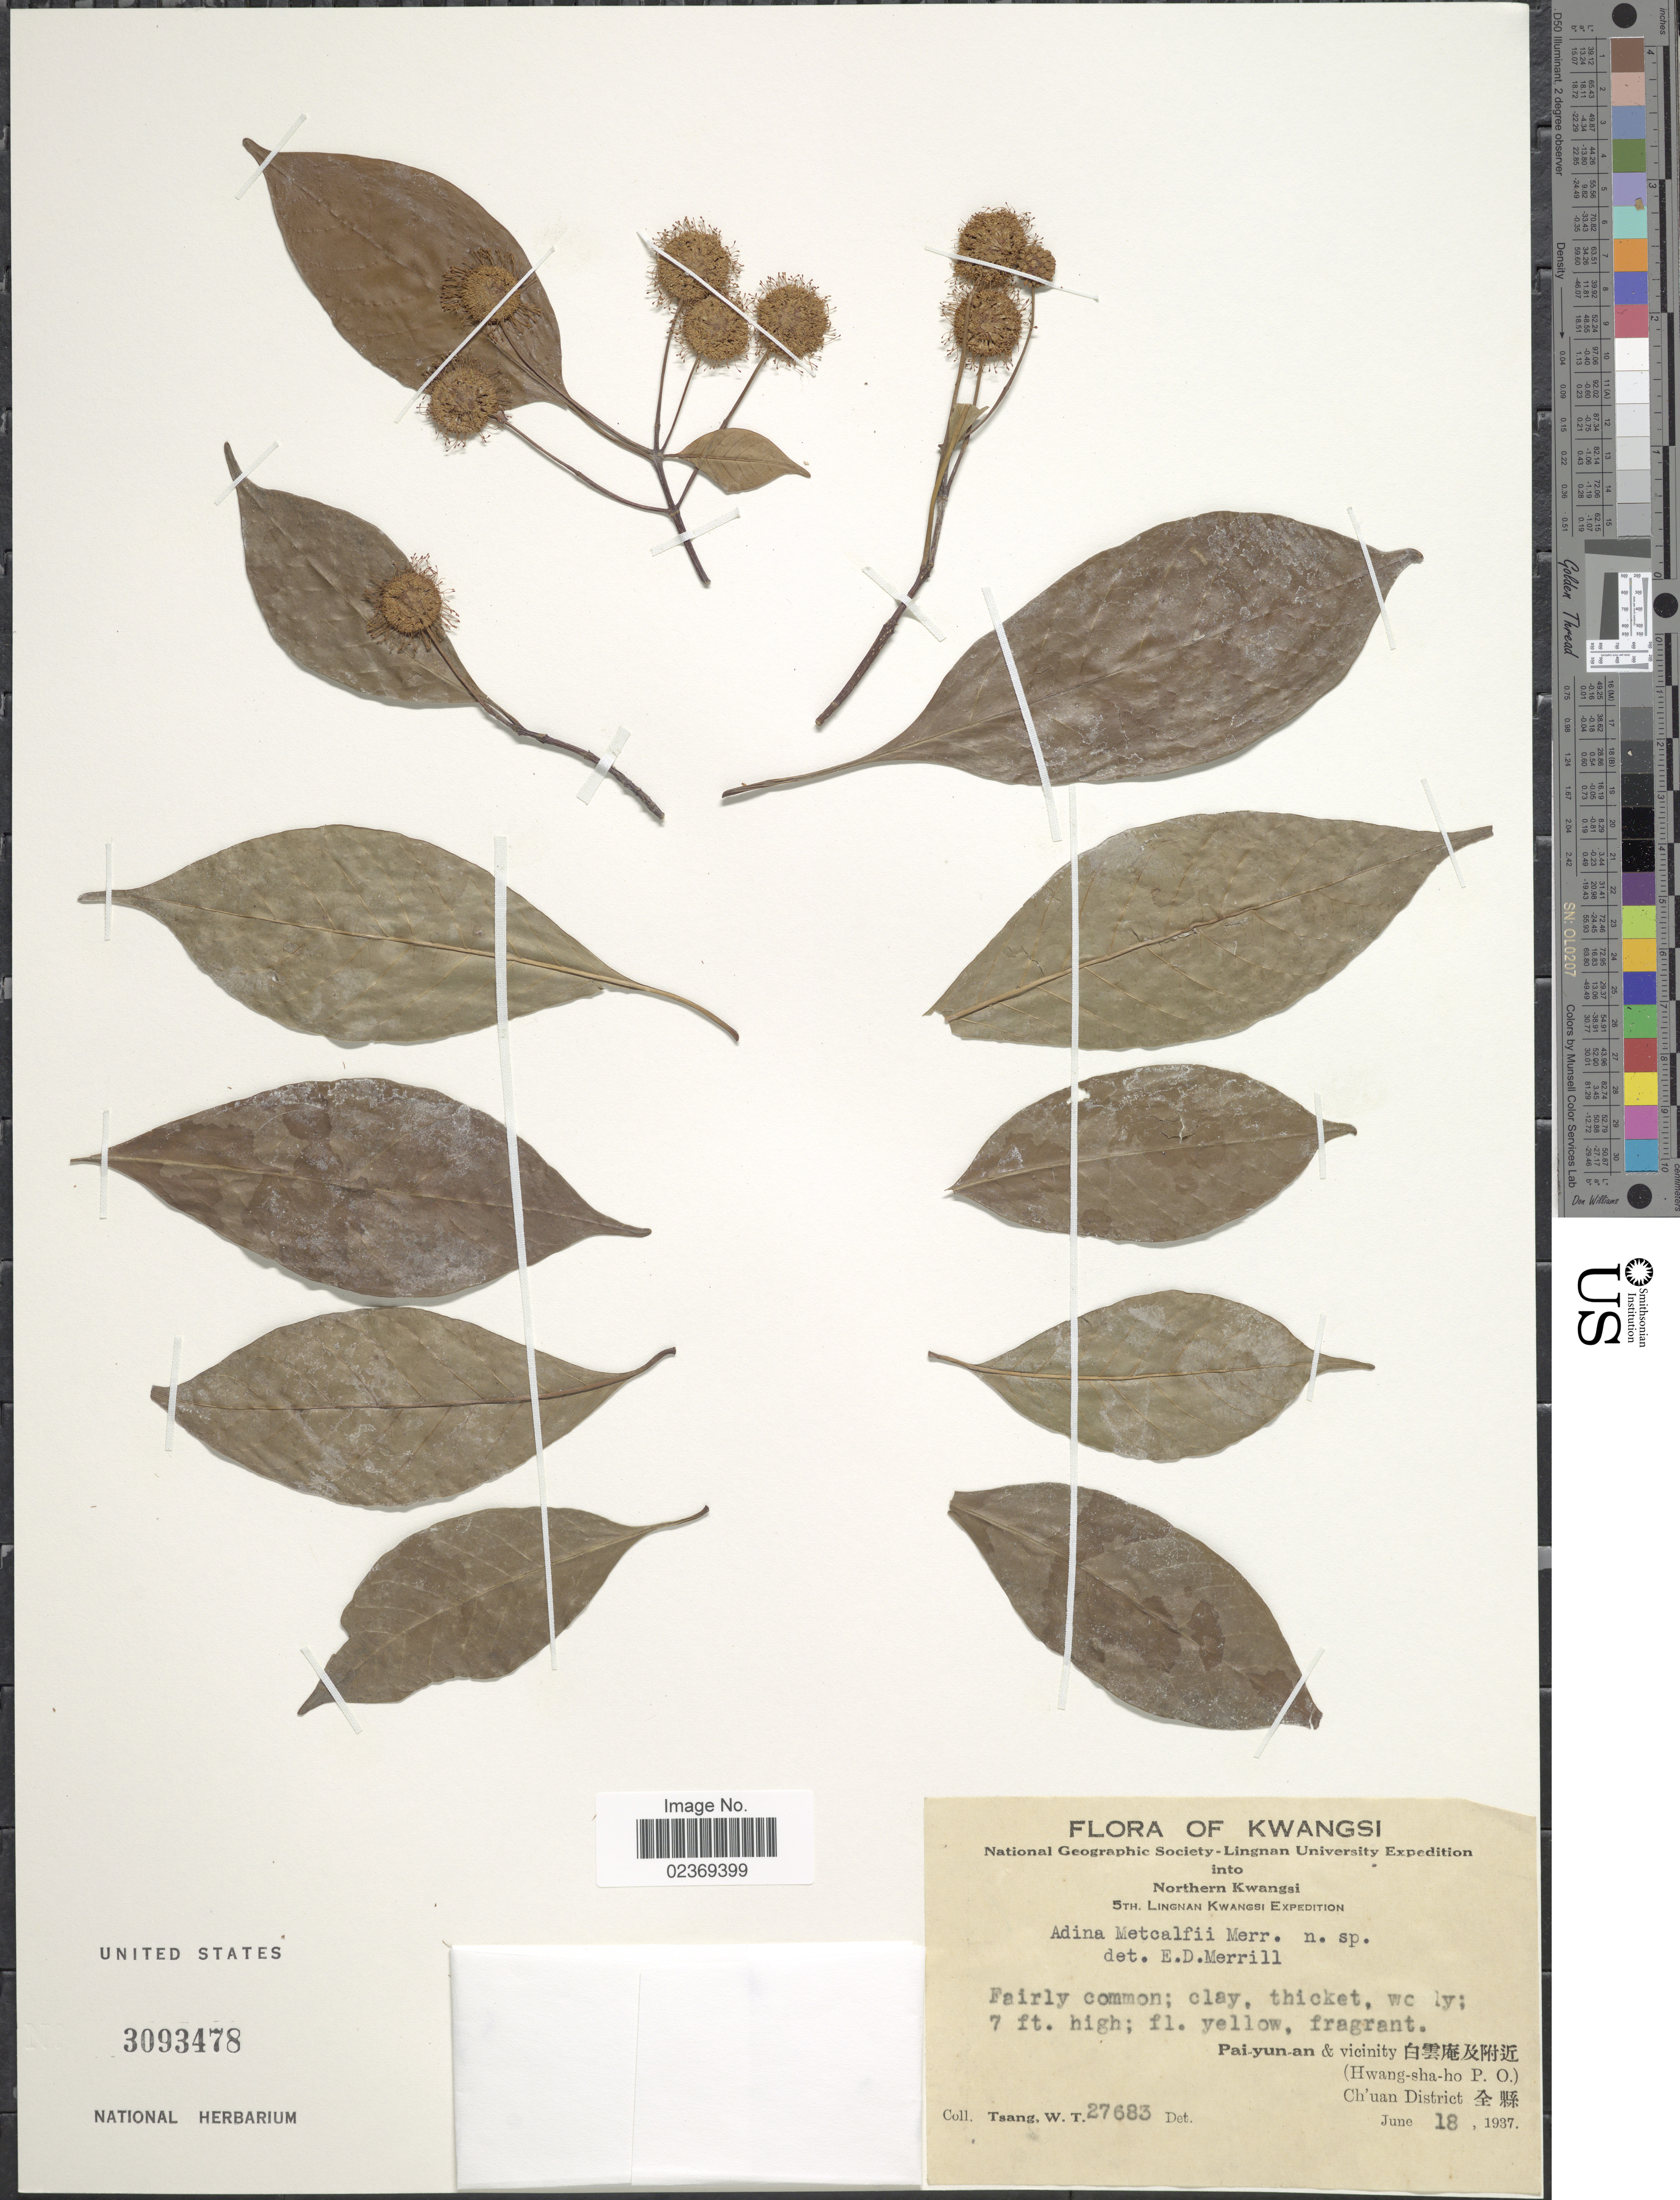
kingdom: Plantae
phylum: Tracheophyta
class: Magnoliopsida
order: Gentianales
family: Rubiaceae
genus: Adina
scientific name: Adina metcalfii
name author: Merr. in H.L. Li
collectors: W. T. Tsang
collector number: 27683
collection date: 1937-06-18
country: China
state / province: Guangxi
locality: Kwangsi, Northern Kwangsi, Pai-yun-an & vicinity (Hwang-sha-ho P.O.), Ch'uan District.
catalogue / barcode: US 3093478